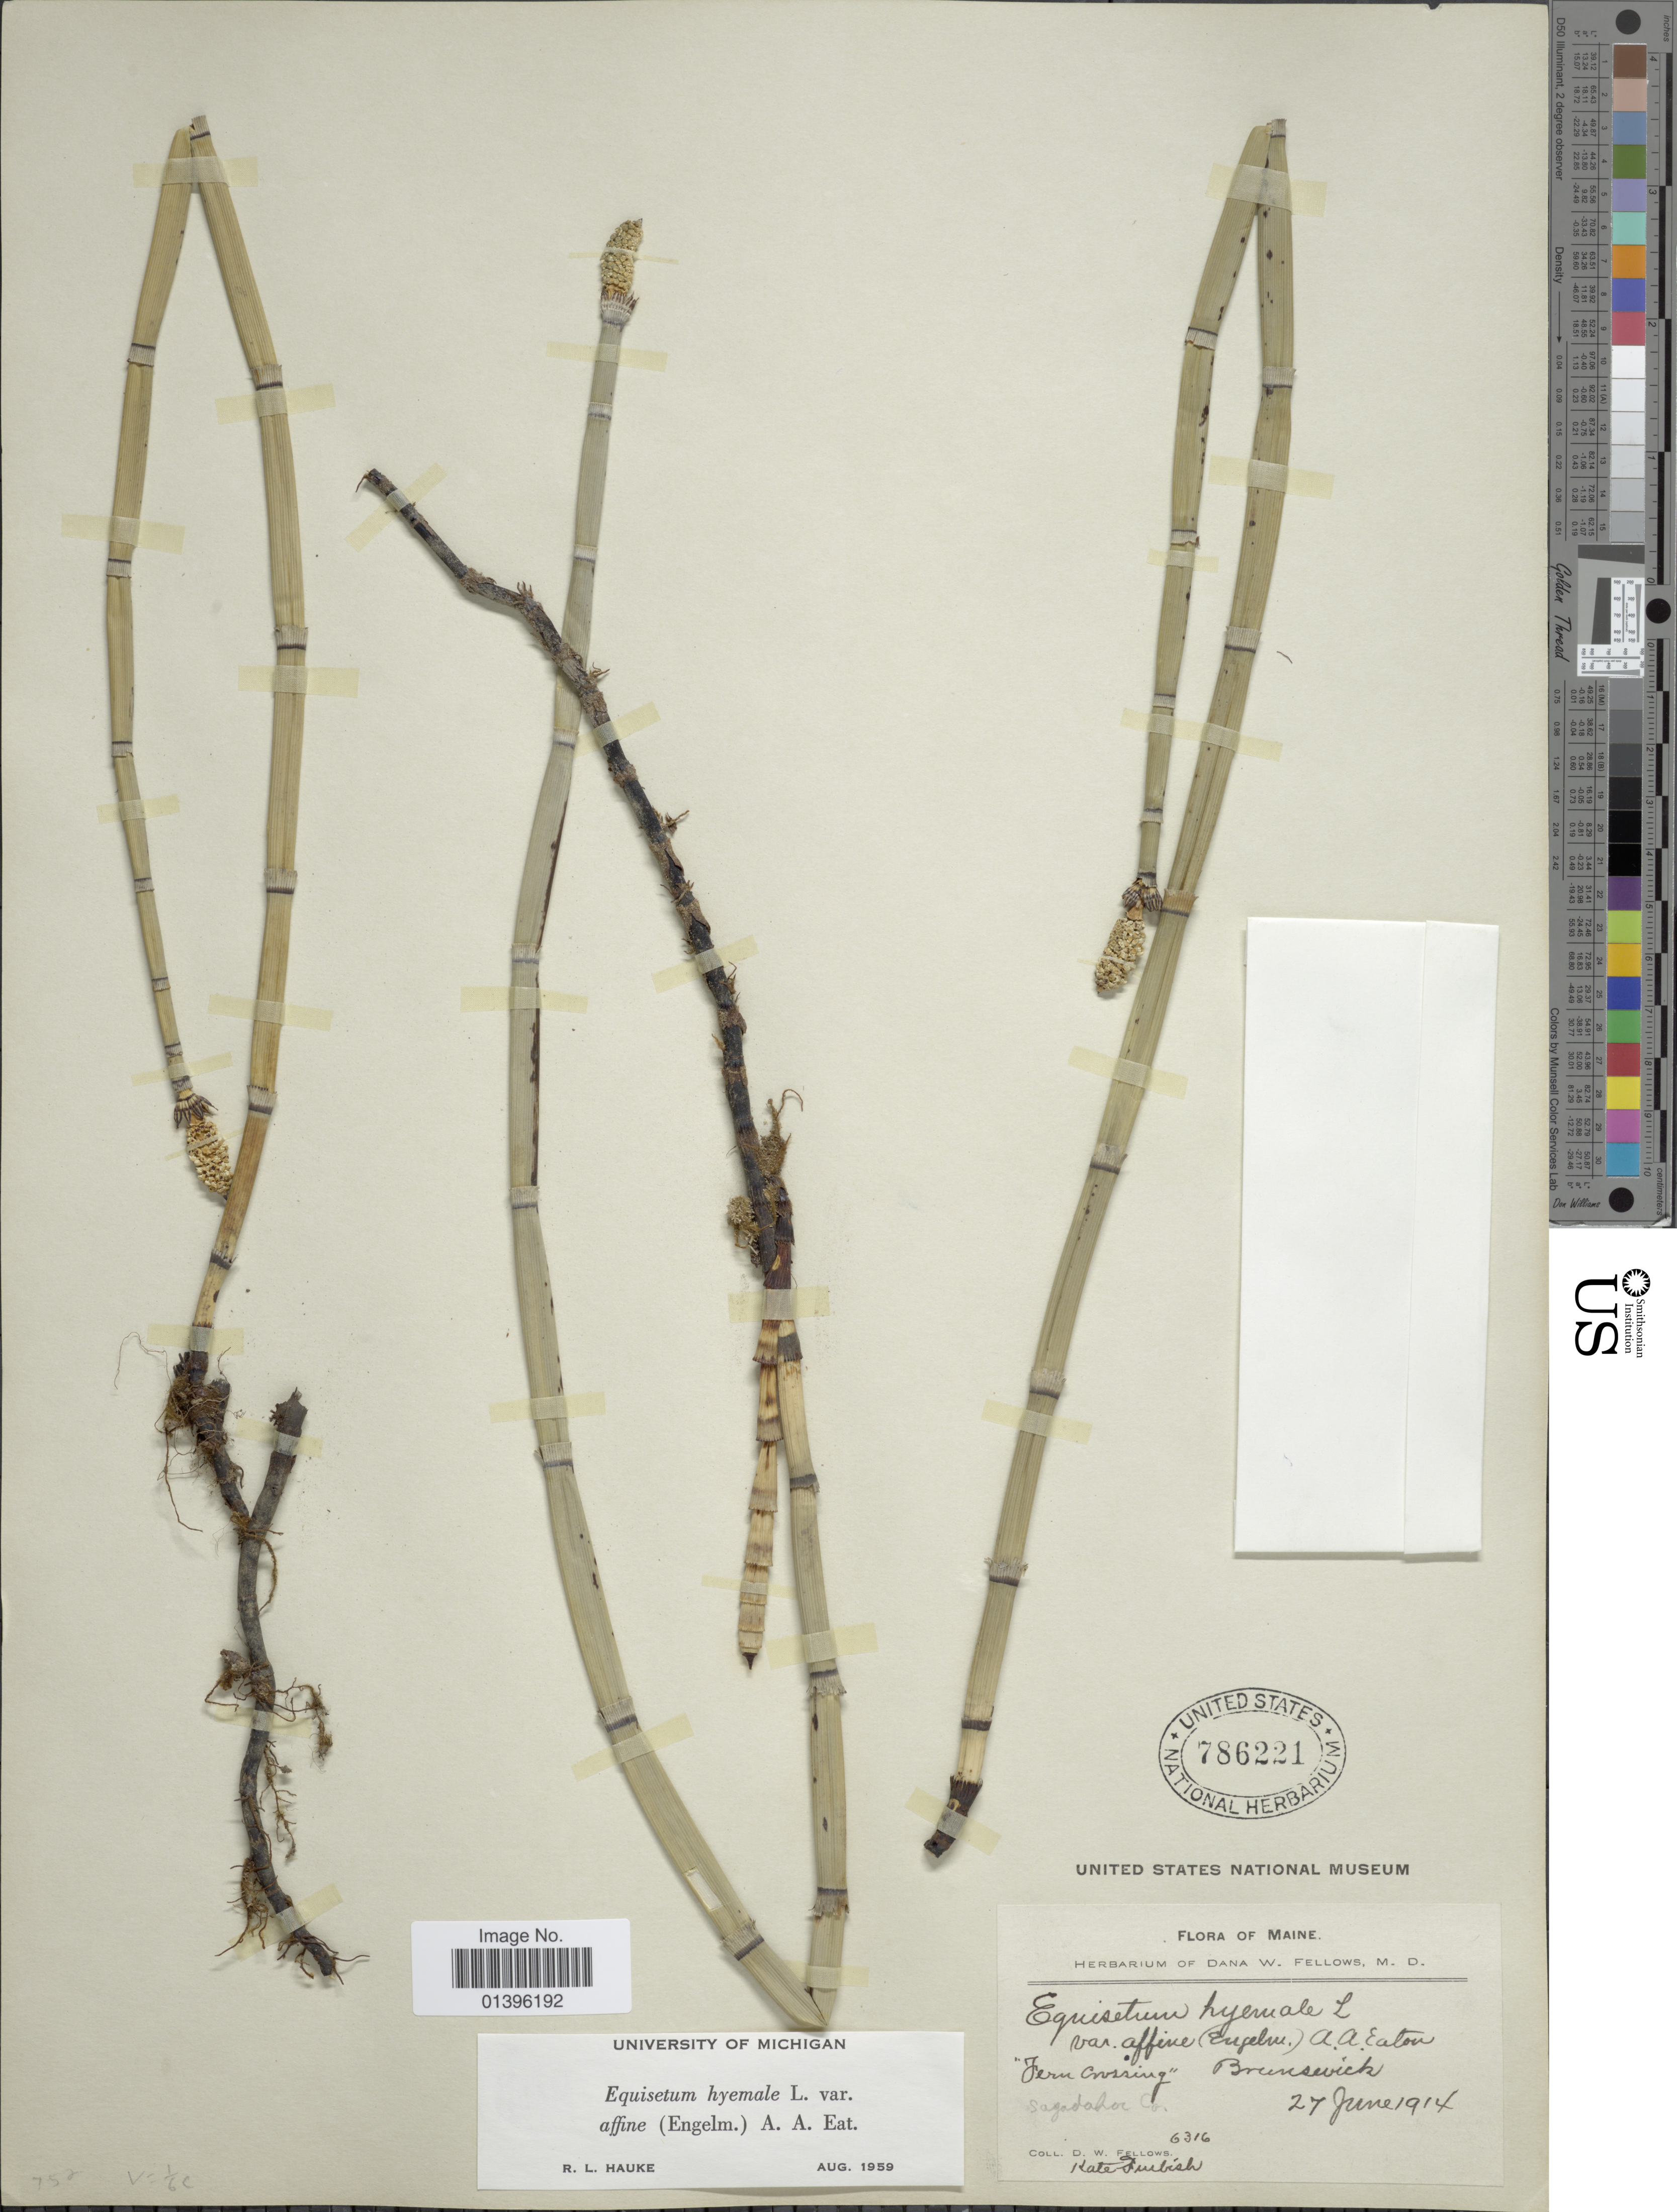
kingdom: Plantae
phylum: Tracheophyta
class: Polypodiopsida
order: Equisetales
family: Equisetaceae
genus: Equisetum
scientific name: Equisetum hyemale var. affine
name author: (Engelm.) A.A. Eaton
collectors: D. W. Fellows & K. Furbish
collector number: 6316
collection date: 1914-06-27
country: United States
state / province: Maine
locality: Fern Crossing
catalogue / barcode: US 786221